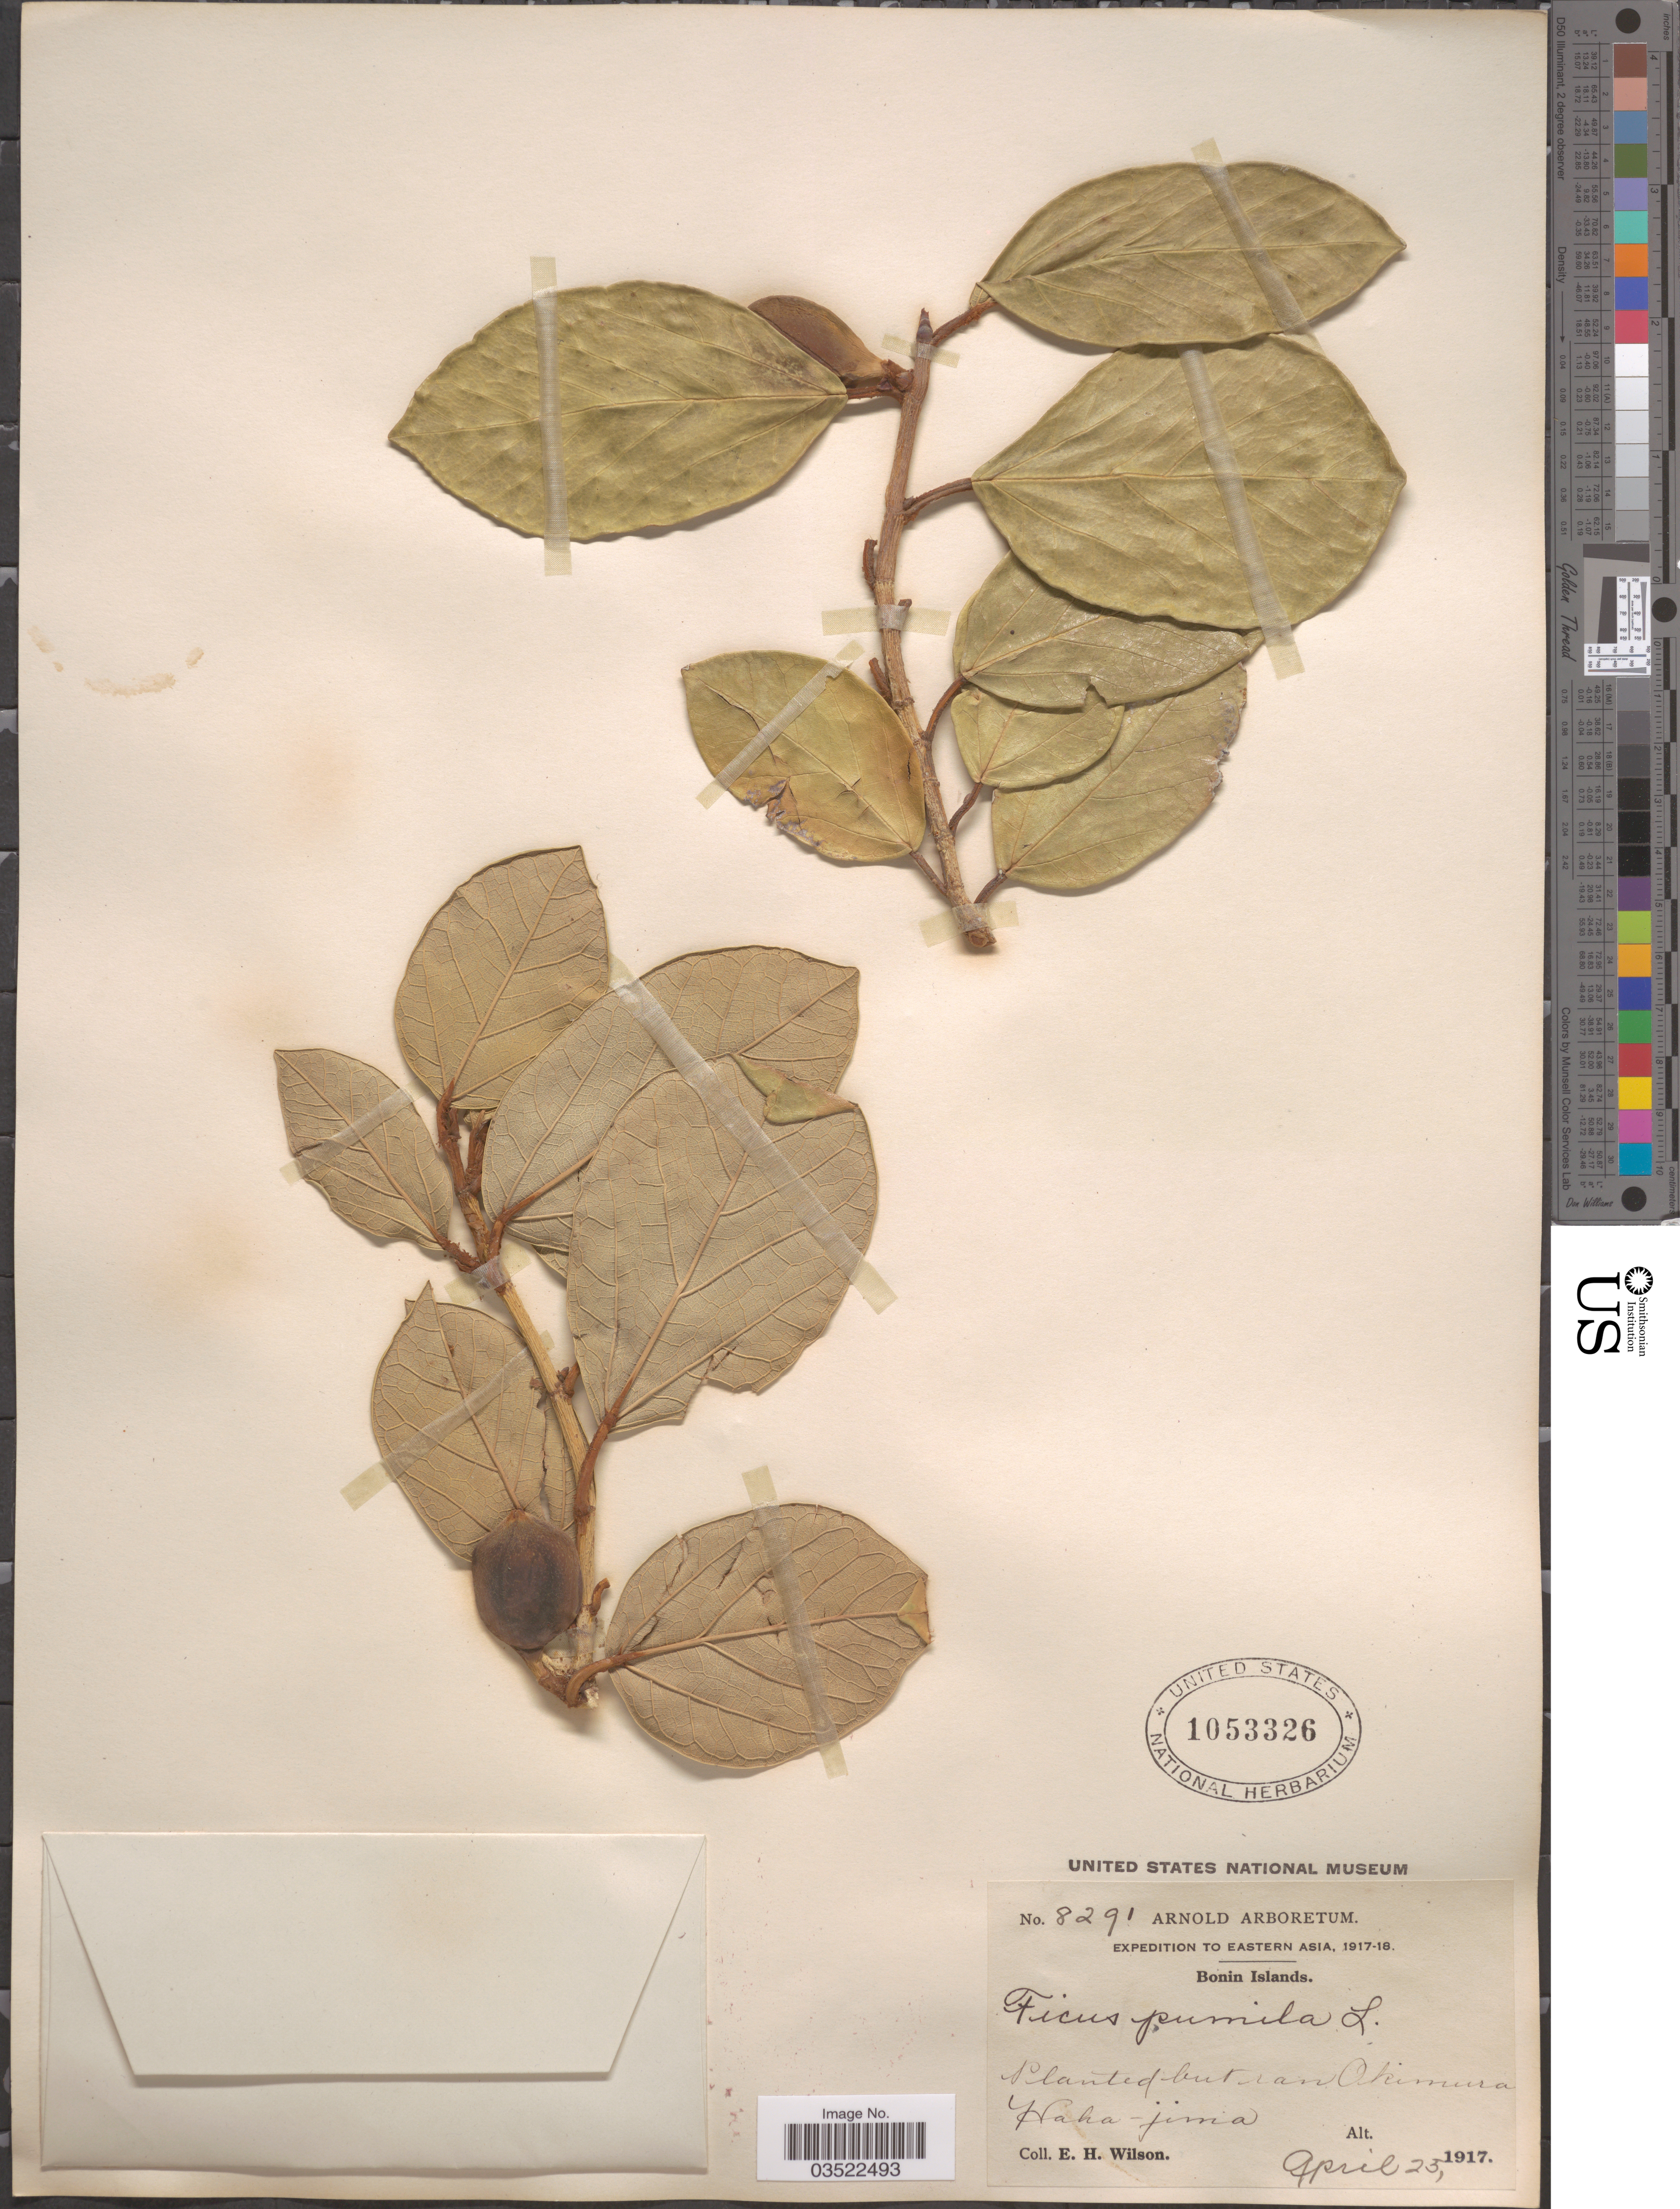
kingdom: Plantae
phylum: Tracheophyta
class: Magnoliopsida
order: Rosales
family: Moraceae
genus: Ficus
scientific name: Ficus pumila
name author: L.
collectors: E. Wilson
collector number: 8291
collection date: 1917-04-25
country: Japan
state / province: Tokyo, Federal City of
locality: Eastern Asia. Bonin Islands. Okimura Haha-jima.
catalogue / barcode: US 1053326